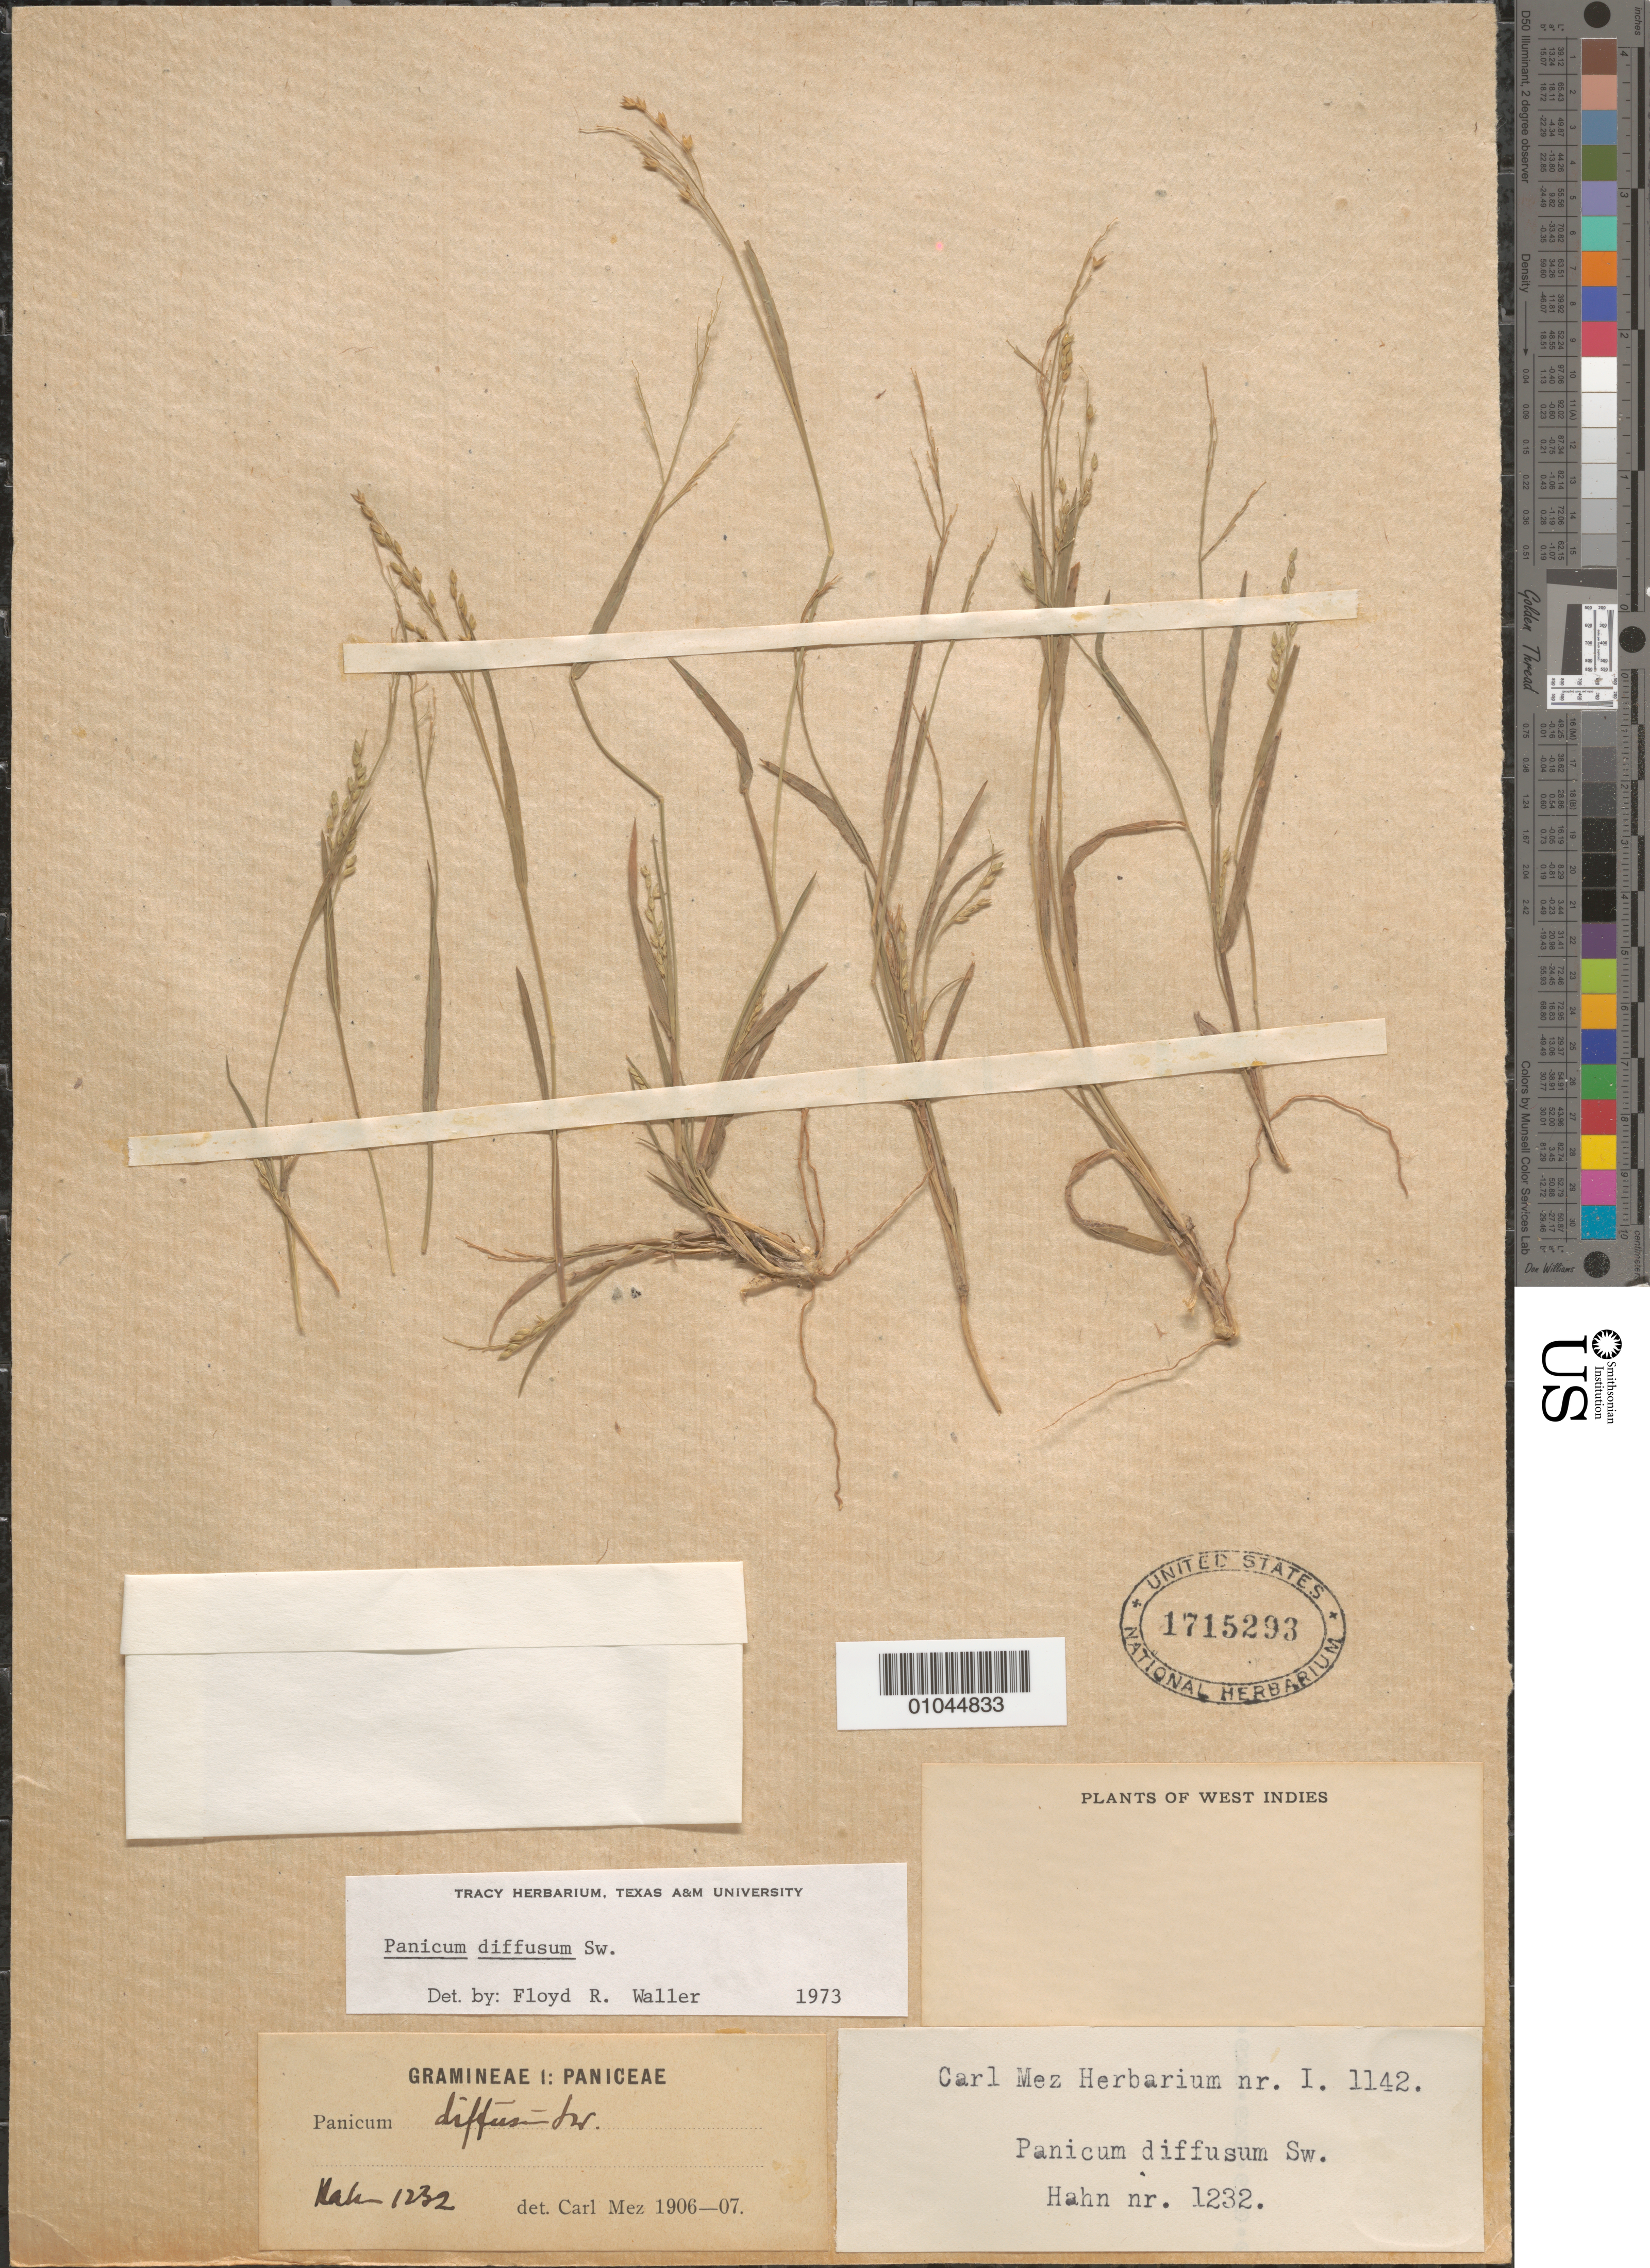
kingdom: Plantae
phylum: Tracheophyta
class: Liliopsida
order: Poales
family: Poaceae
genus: Panicum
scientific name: Panicum diffusum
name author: Sw.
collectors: -- Hahn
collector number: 1142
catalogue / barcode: US 1715293